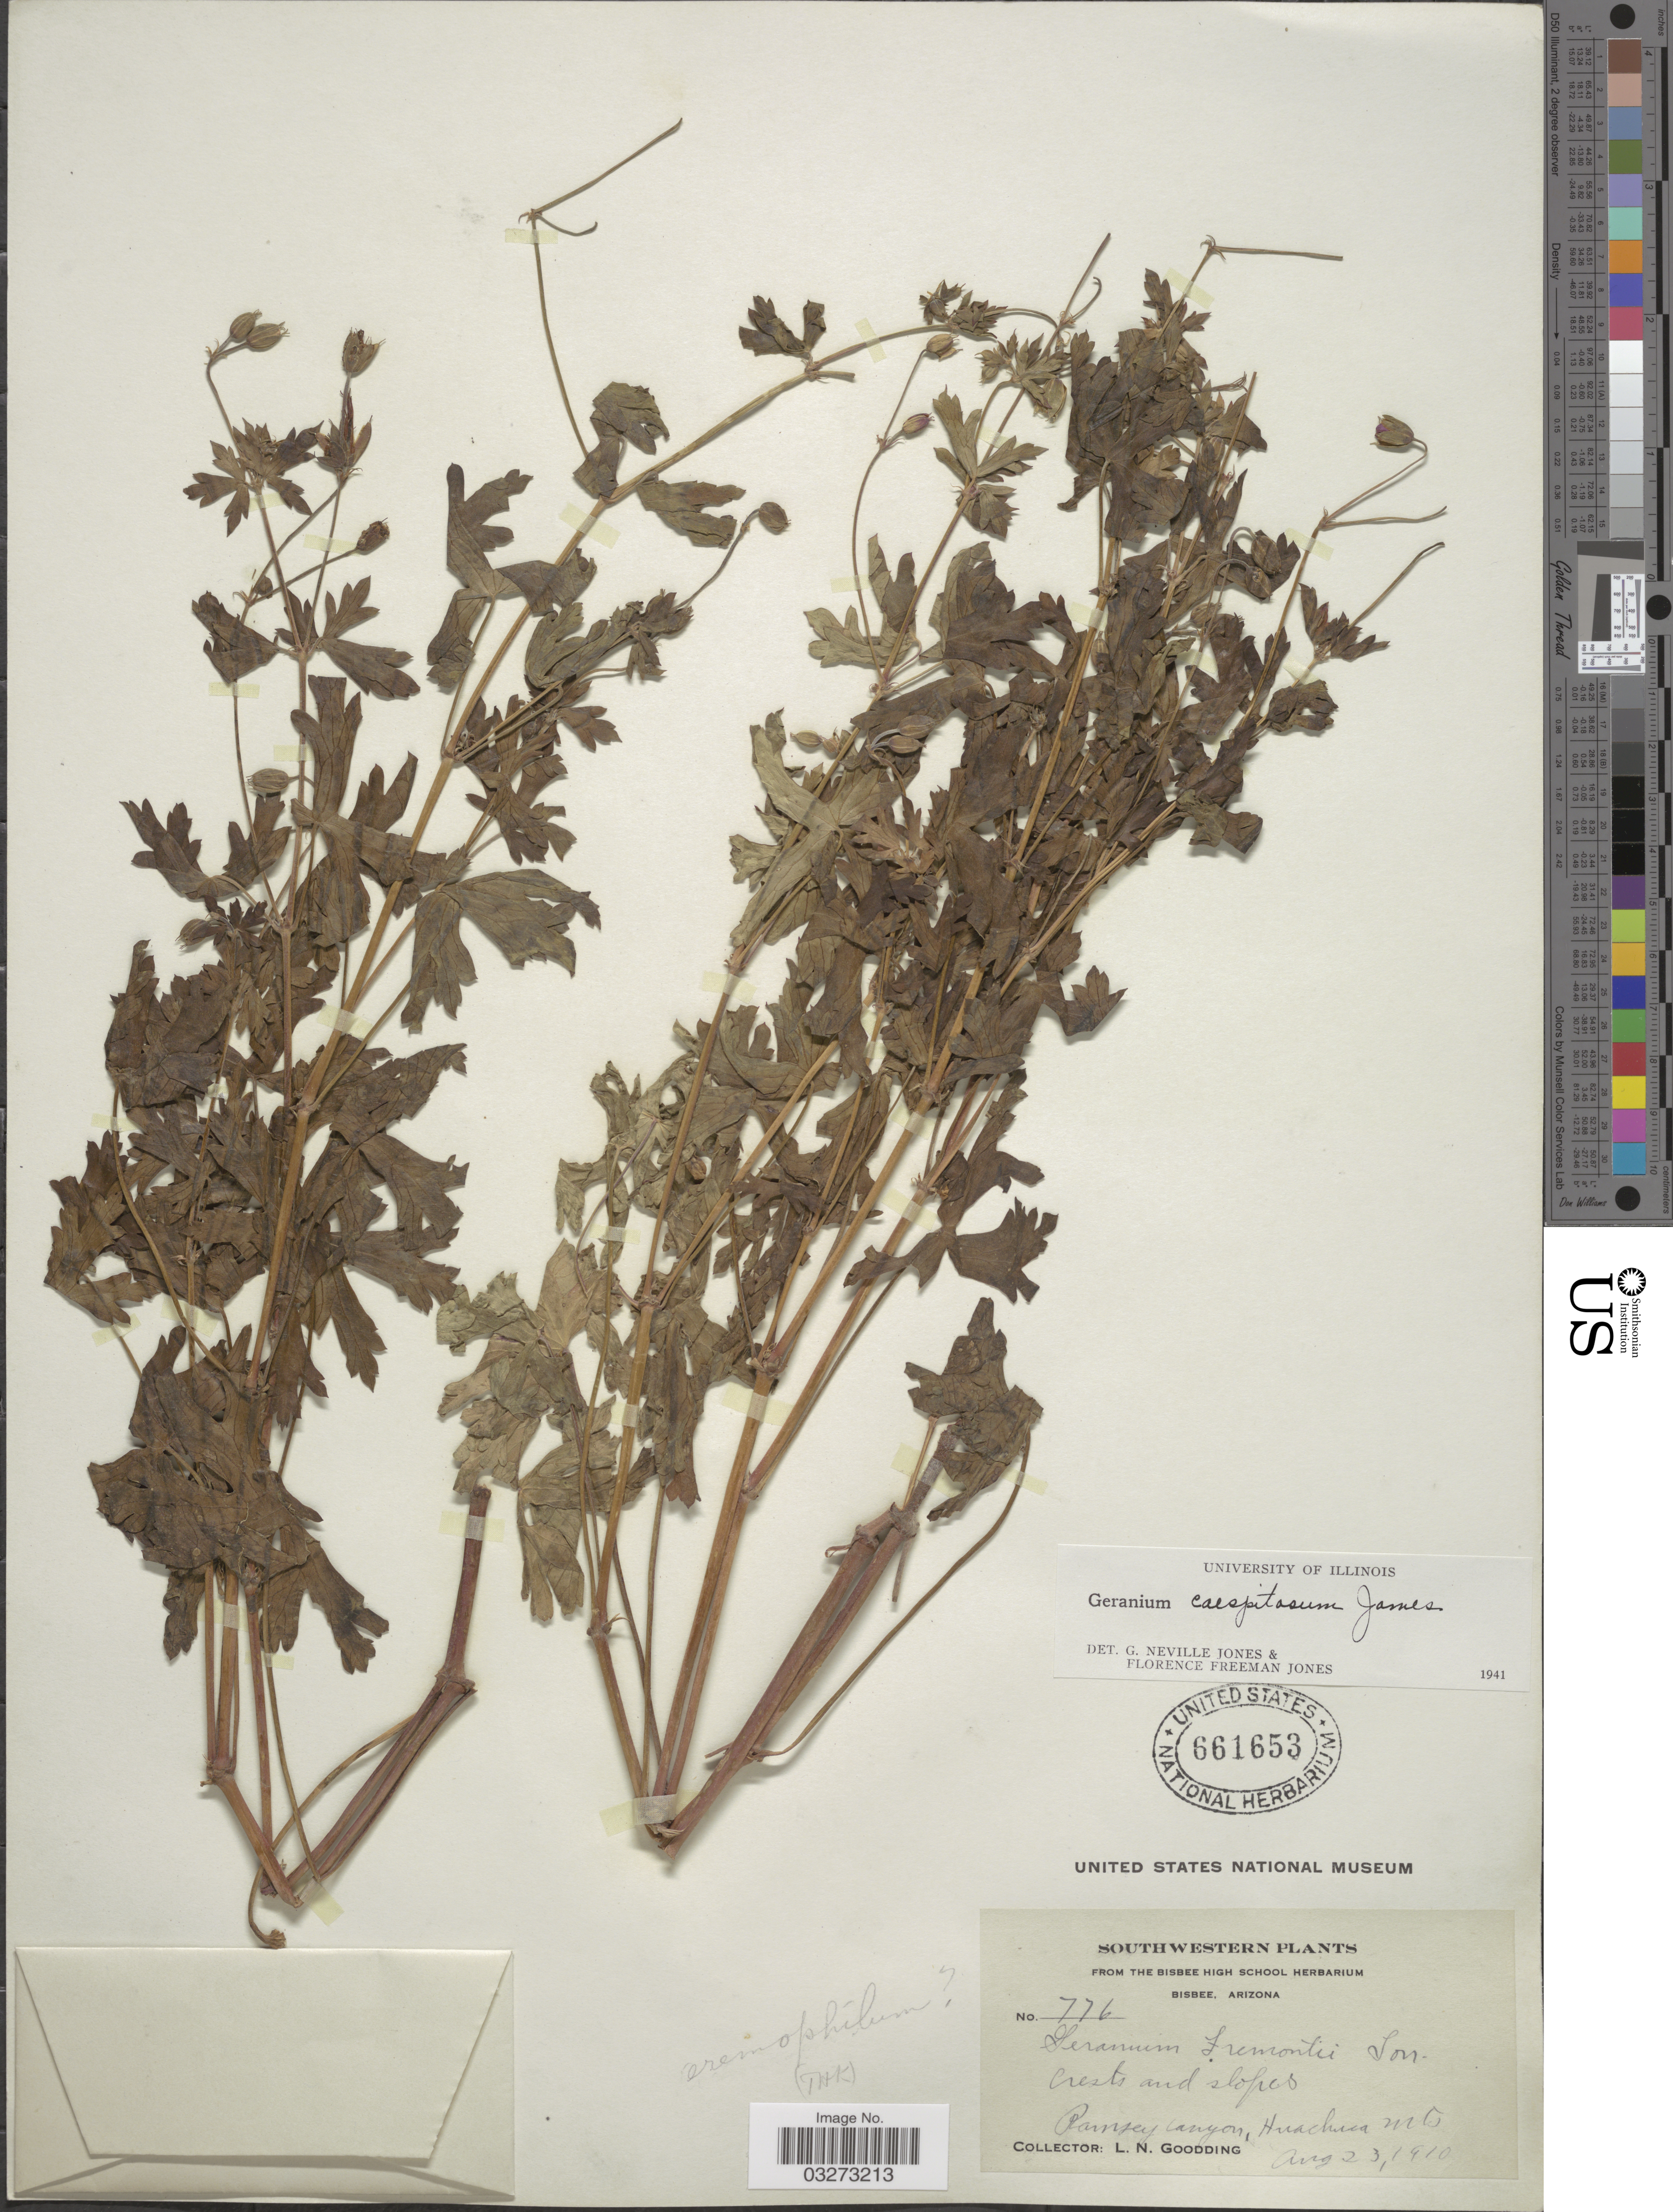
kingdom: Plantae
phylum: Tracheophyta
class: Magnoliopsida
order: Geraniales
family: Geraniaceae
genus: Geranium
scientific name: Geranium caespitosum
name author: E. James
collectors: L. N. Goodding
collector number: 776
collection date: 1910-08-23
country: United States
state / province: Arizona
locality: Southwestern. Ramsey Canyon, Huachuca Mts.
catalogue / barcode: US 661653